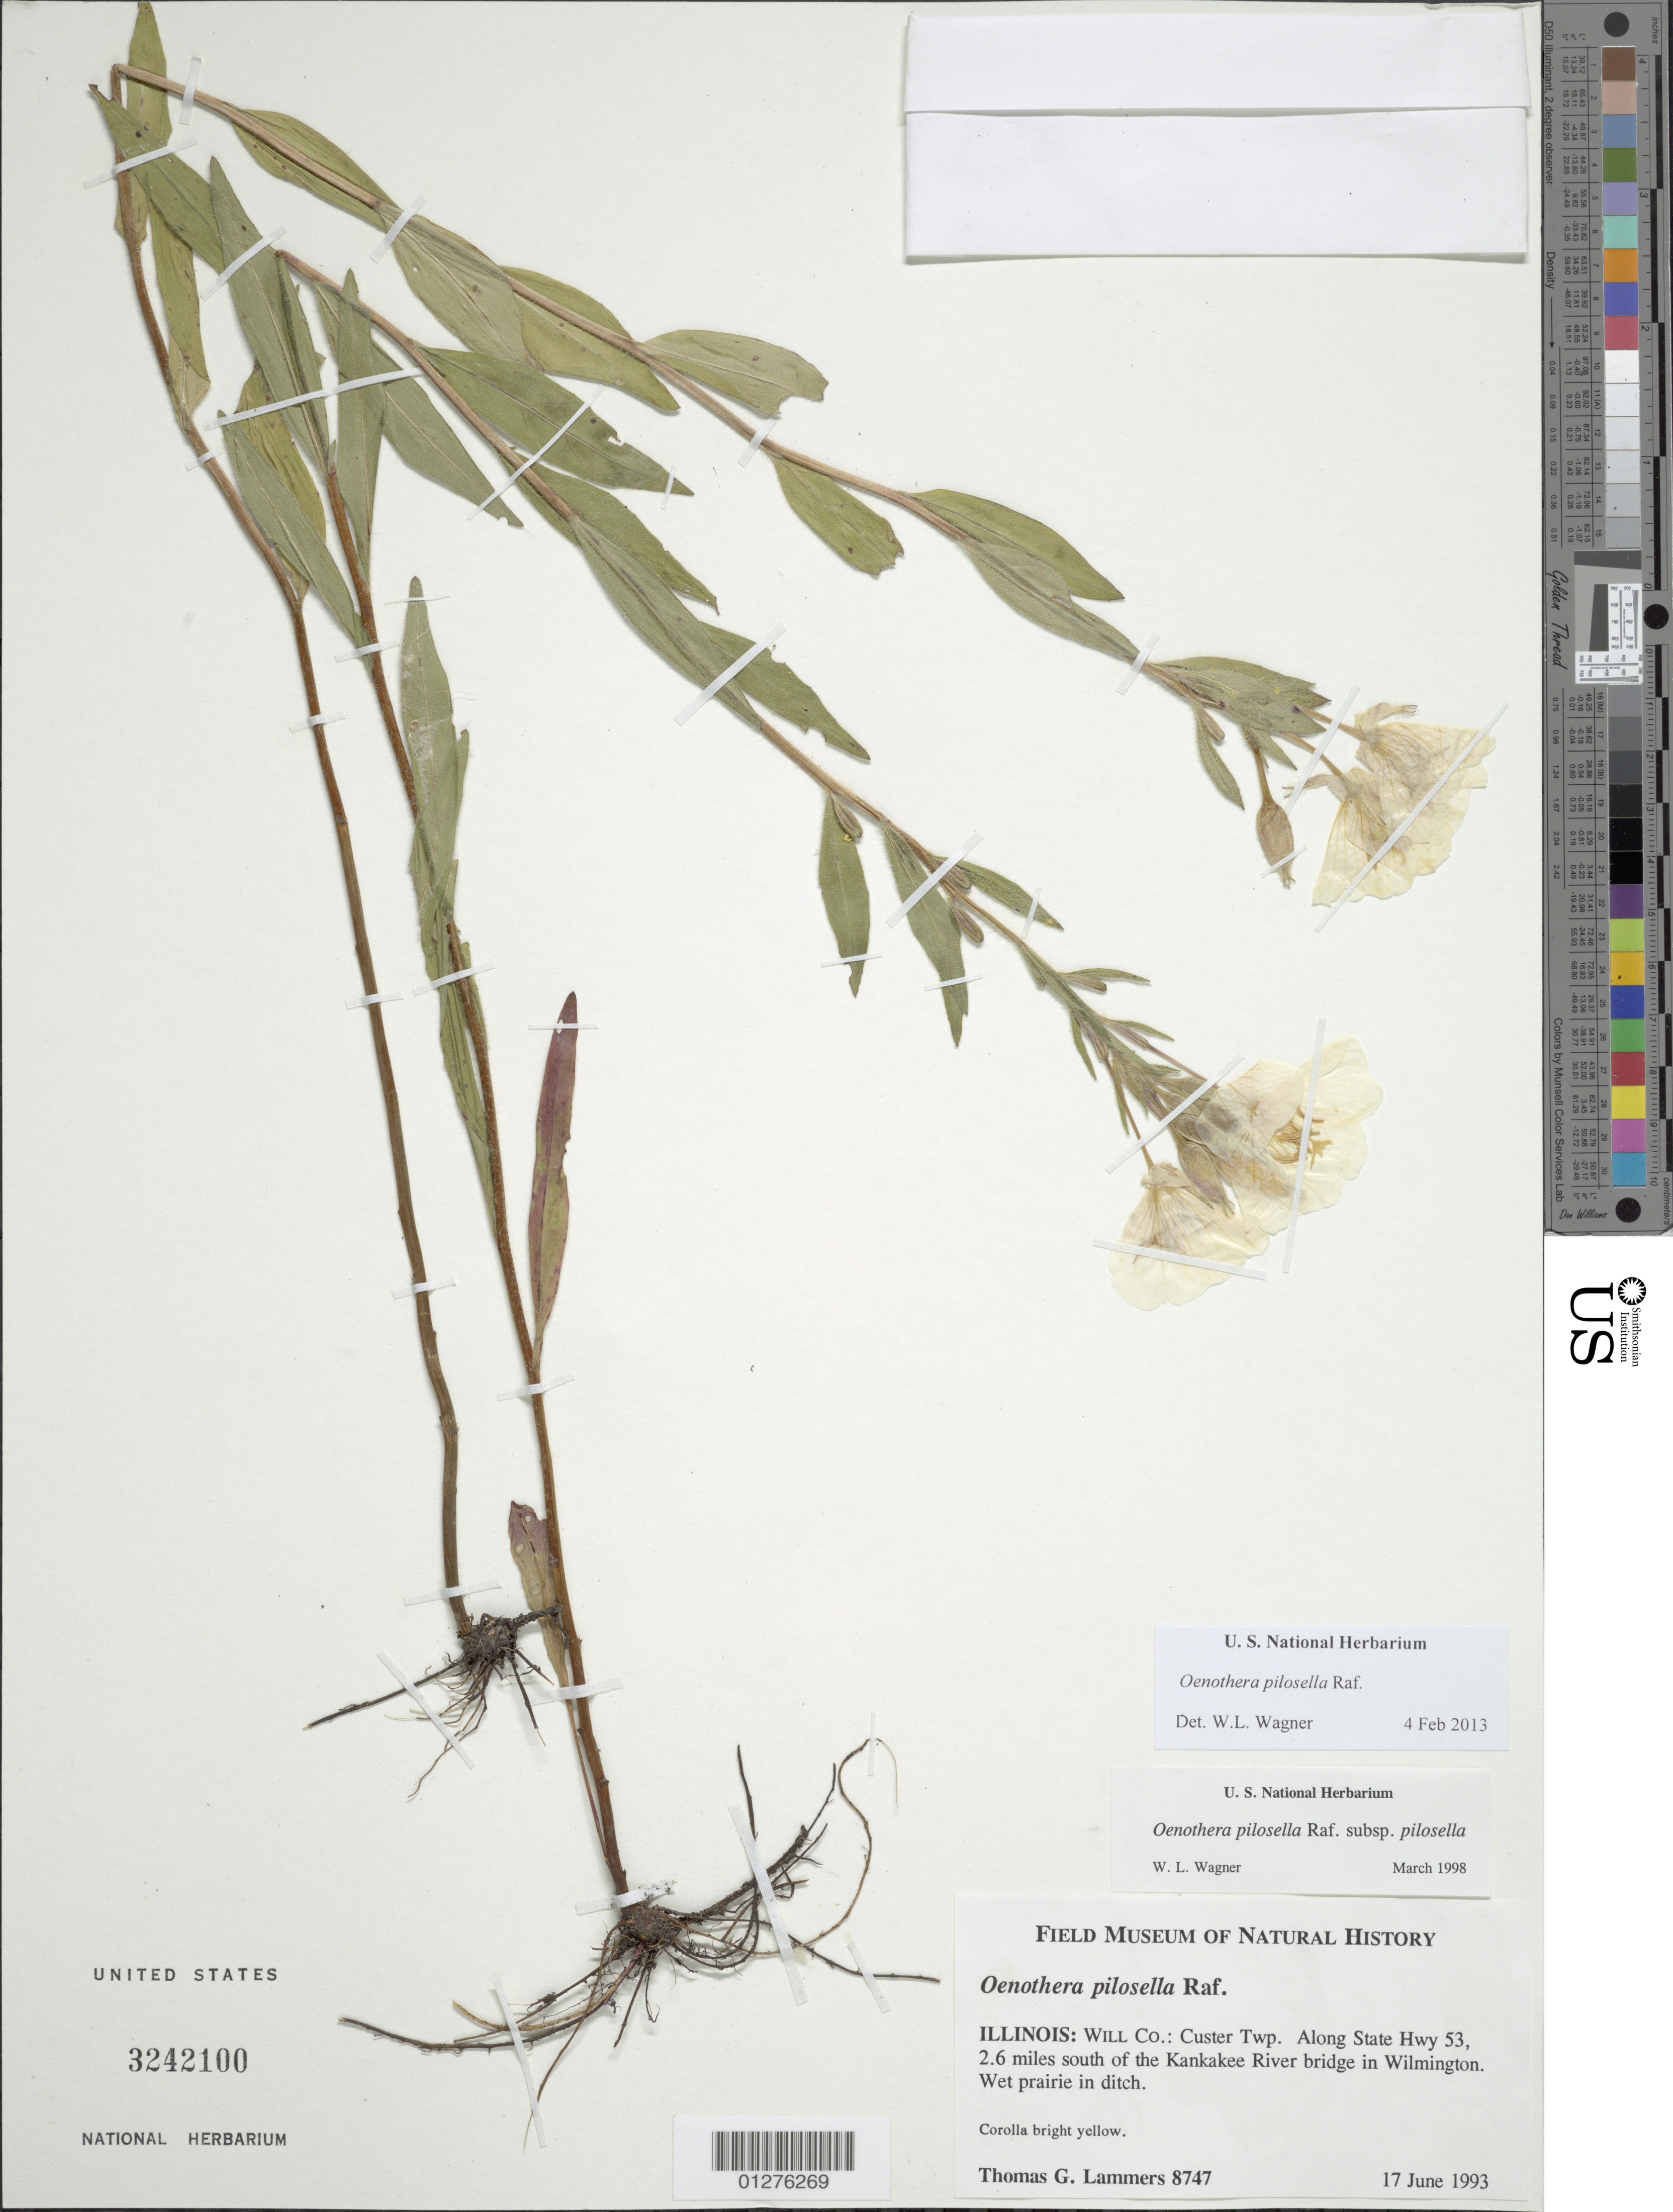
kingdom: Plantae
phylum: Tracheophyta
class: Magnoliopsida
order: Myrtales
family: Onagraceae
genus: Oenothera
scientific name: Oenothera pilosella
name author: Raf.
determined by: Wagner, W. L., (BOT), Smithsonian Institution - National Museum of Natural History (UNITED STATES)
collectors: T. G. Lammers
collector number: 8747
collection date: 1993-06-17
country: United States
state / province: Illinois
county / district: Will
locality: Custer Twp. Along State Hwy 53, 2.6 miles south of the Kankakee River bridge in Wilmington.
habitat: Wet prairie in ditch.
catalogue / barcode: US 3242100